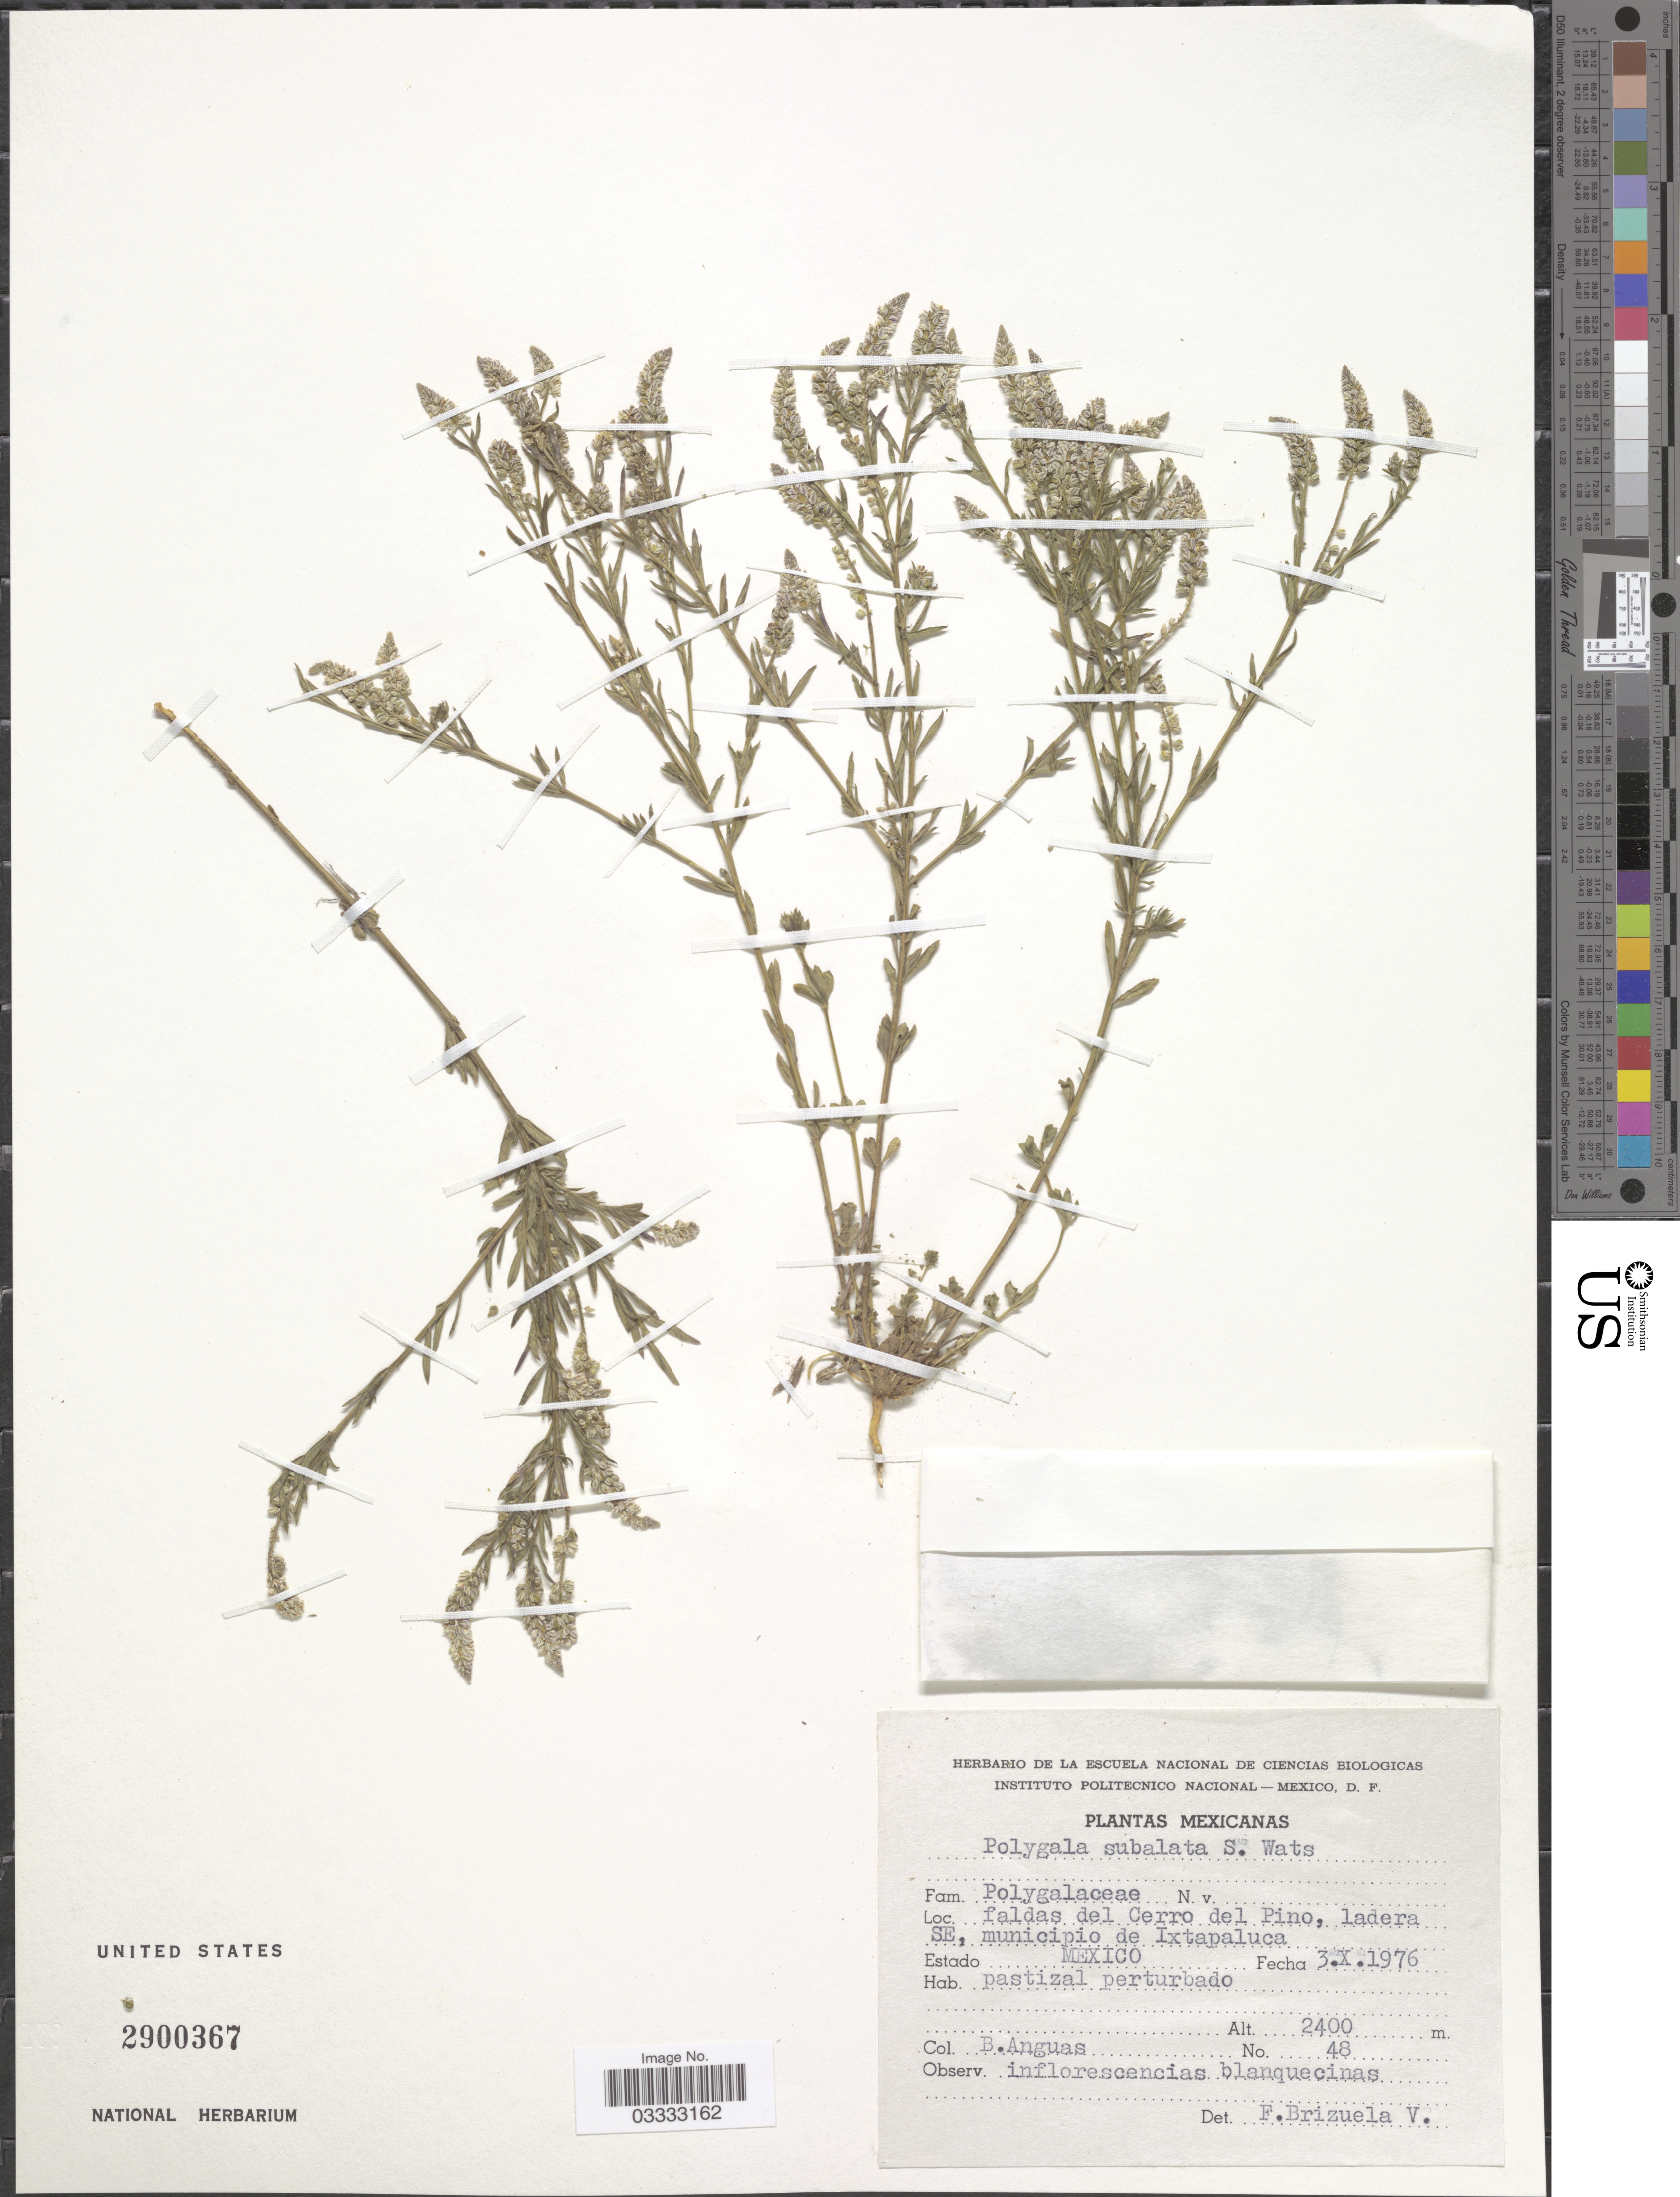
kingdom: Plantae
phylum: Tracheophyta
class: Magnoliopsida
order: Fabales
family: Polygalaceae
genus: Polygala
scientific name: Polygala subalata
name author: S. Watson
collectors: B. Anguas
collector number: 48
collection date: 1976-10-03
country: Mexico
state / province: México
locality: Faldas del Cerro del Pino, ladera SE, municipio de Ixtapaluca.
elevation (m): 2400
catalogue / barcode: US 2900367